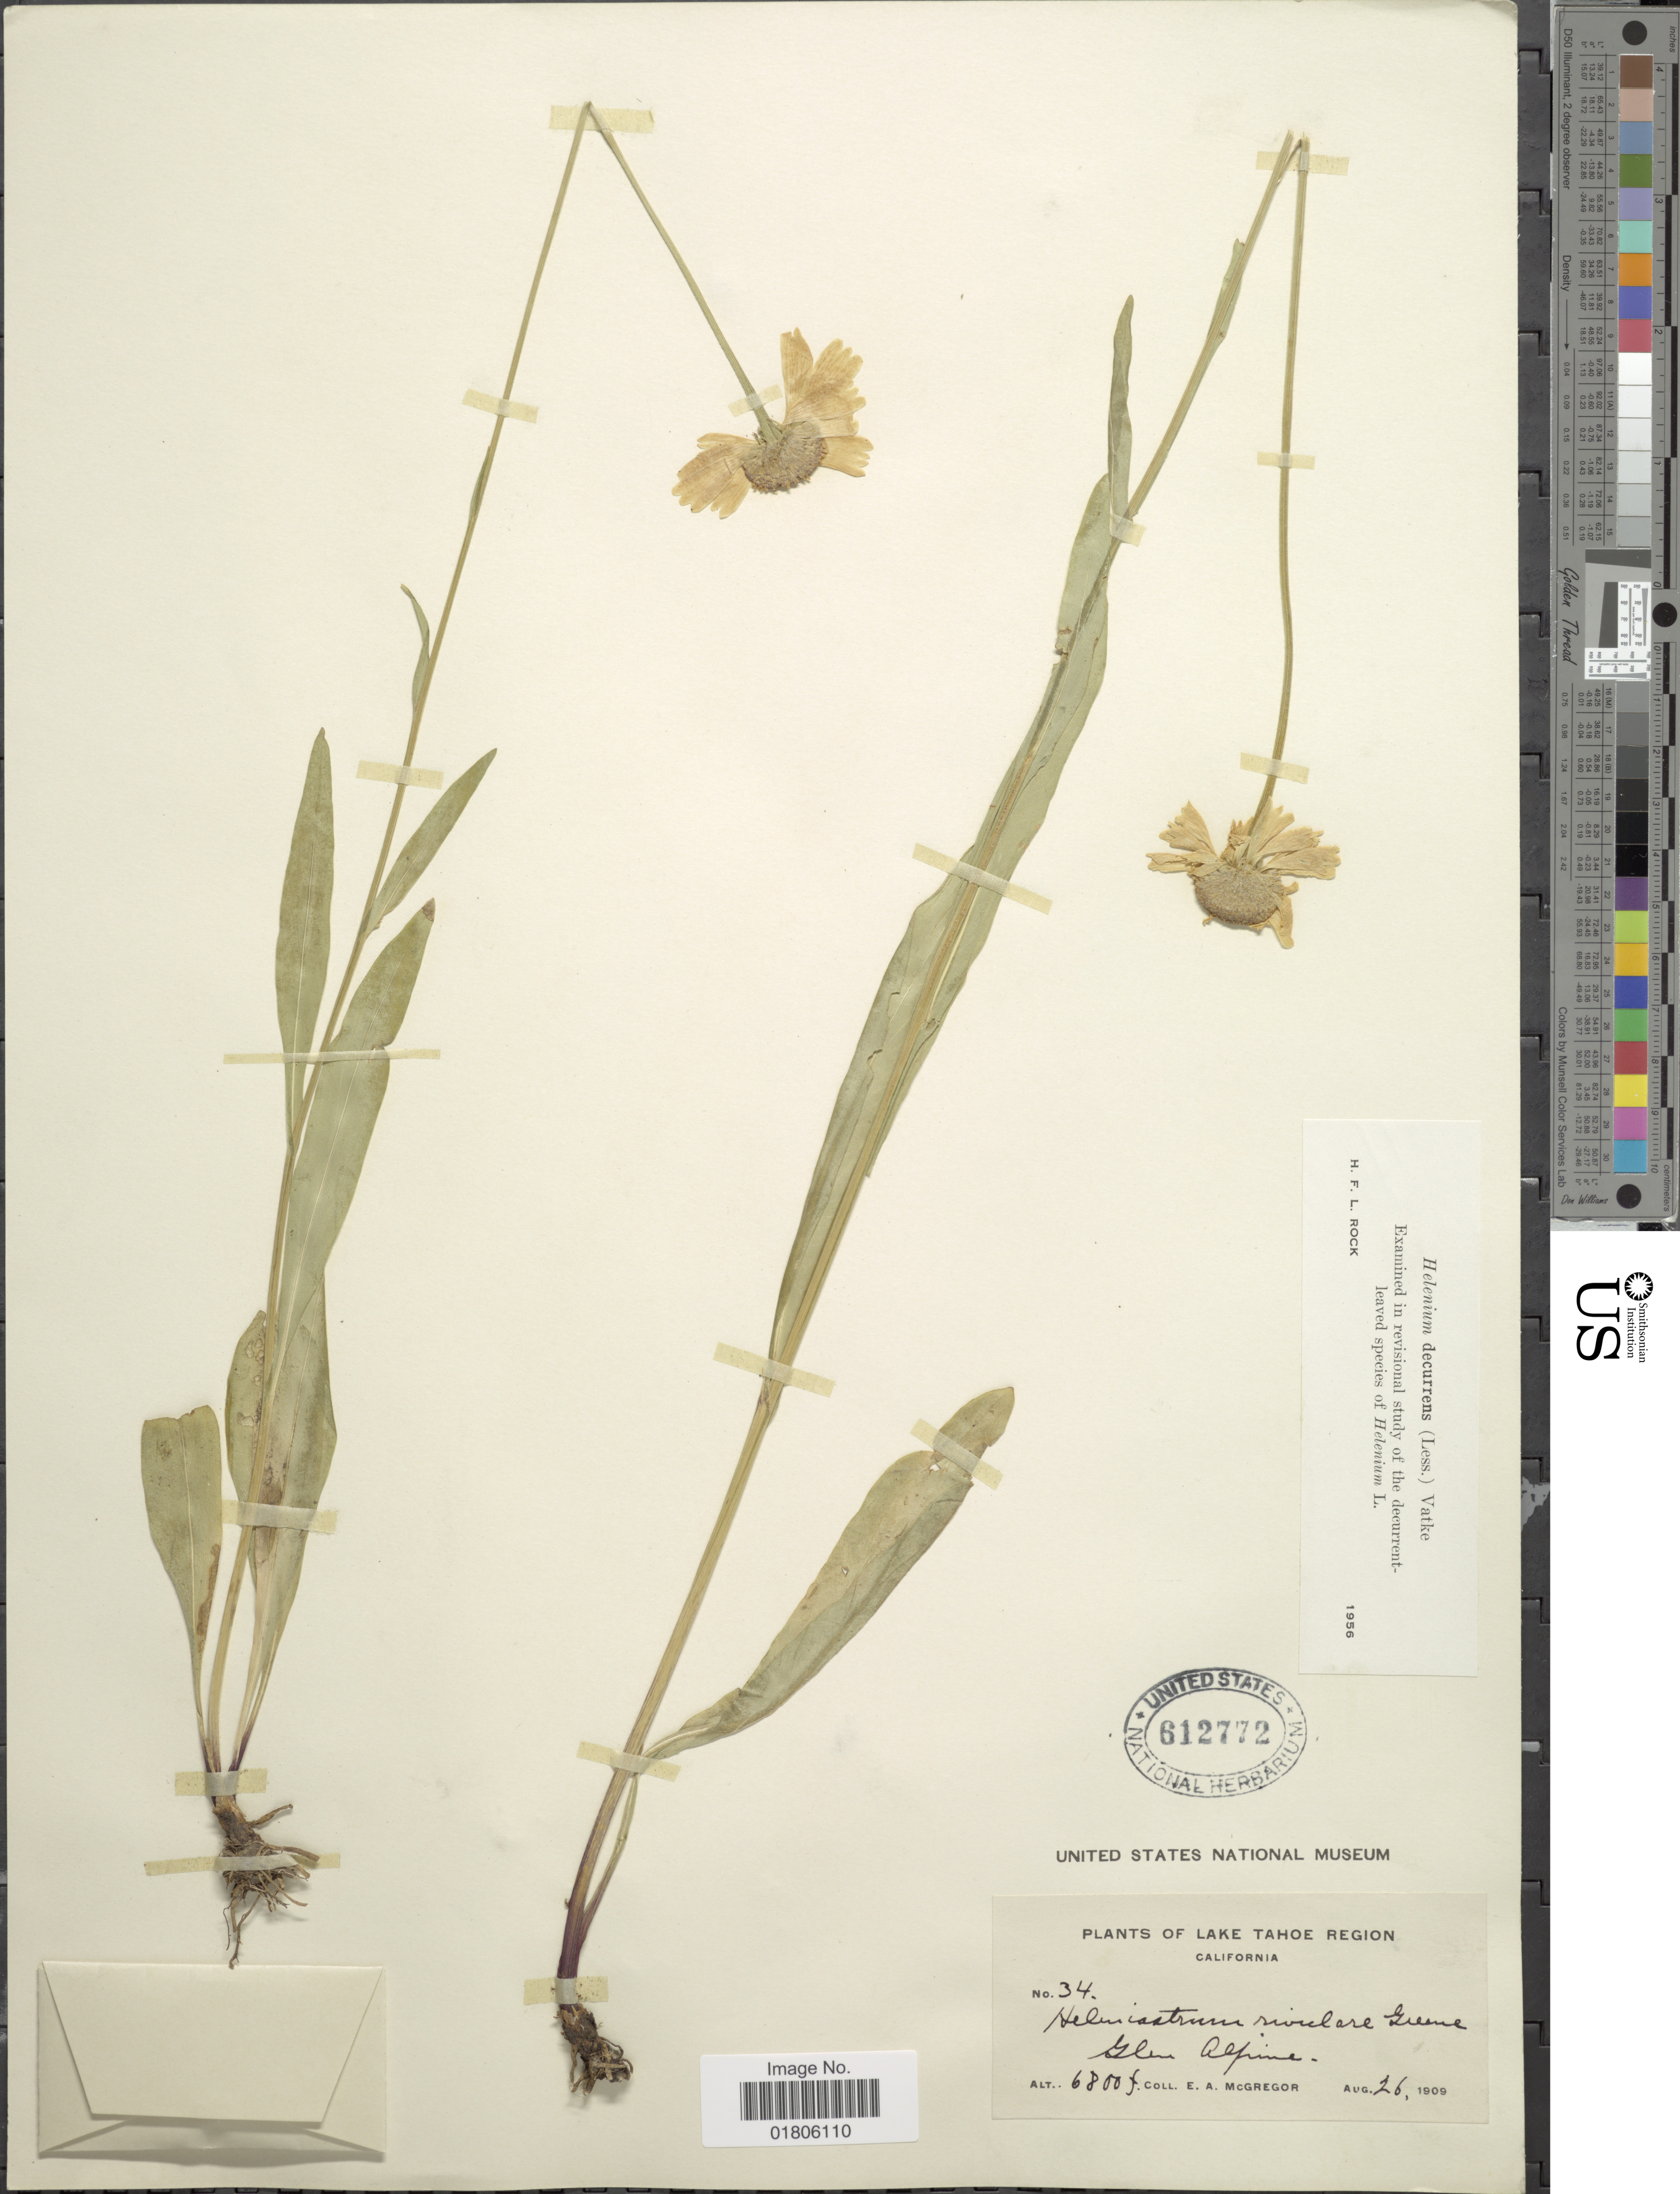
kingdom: Plantae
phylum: Tracheophyta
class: Magnoliopsida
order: Asterales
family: Asteraceae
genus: Helenium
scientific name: Helenium bigelovii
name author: A. Gray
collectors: E. A. McGregor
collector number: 34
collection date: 1909-08-26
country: United States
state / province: California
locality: Lake Tahoe Region. Glen Alpine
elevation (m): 2073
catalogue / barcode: US 612772